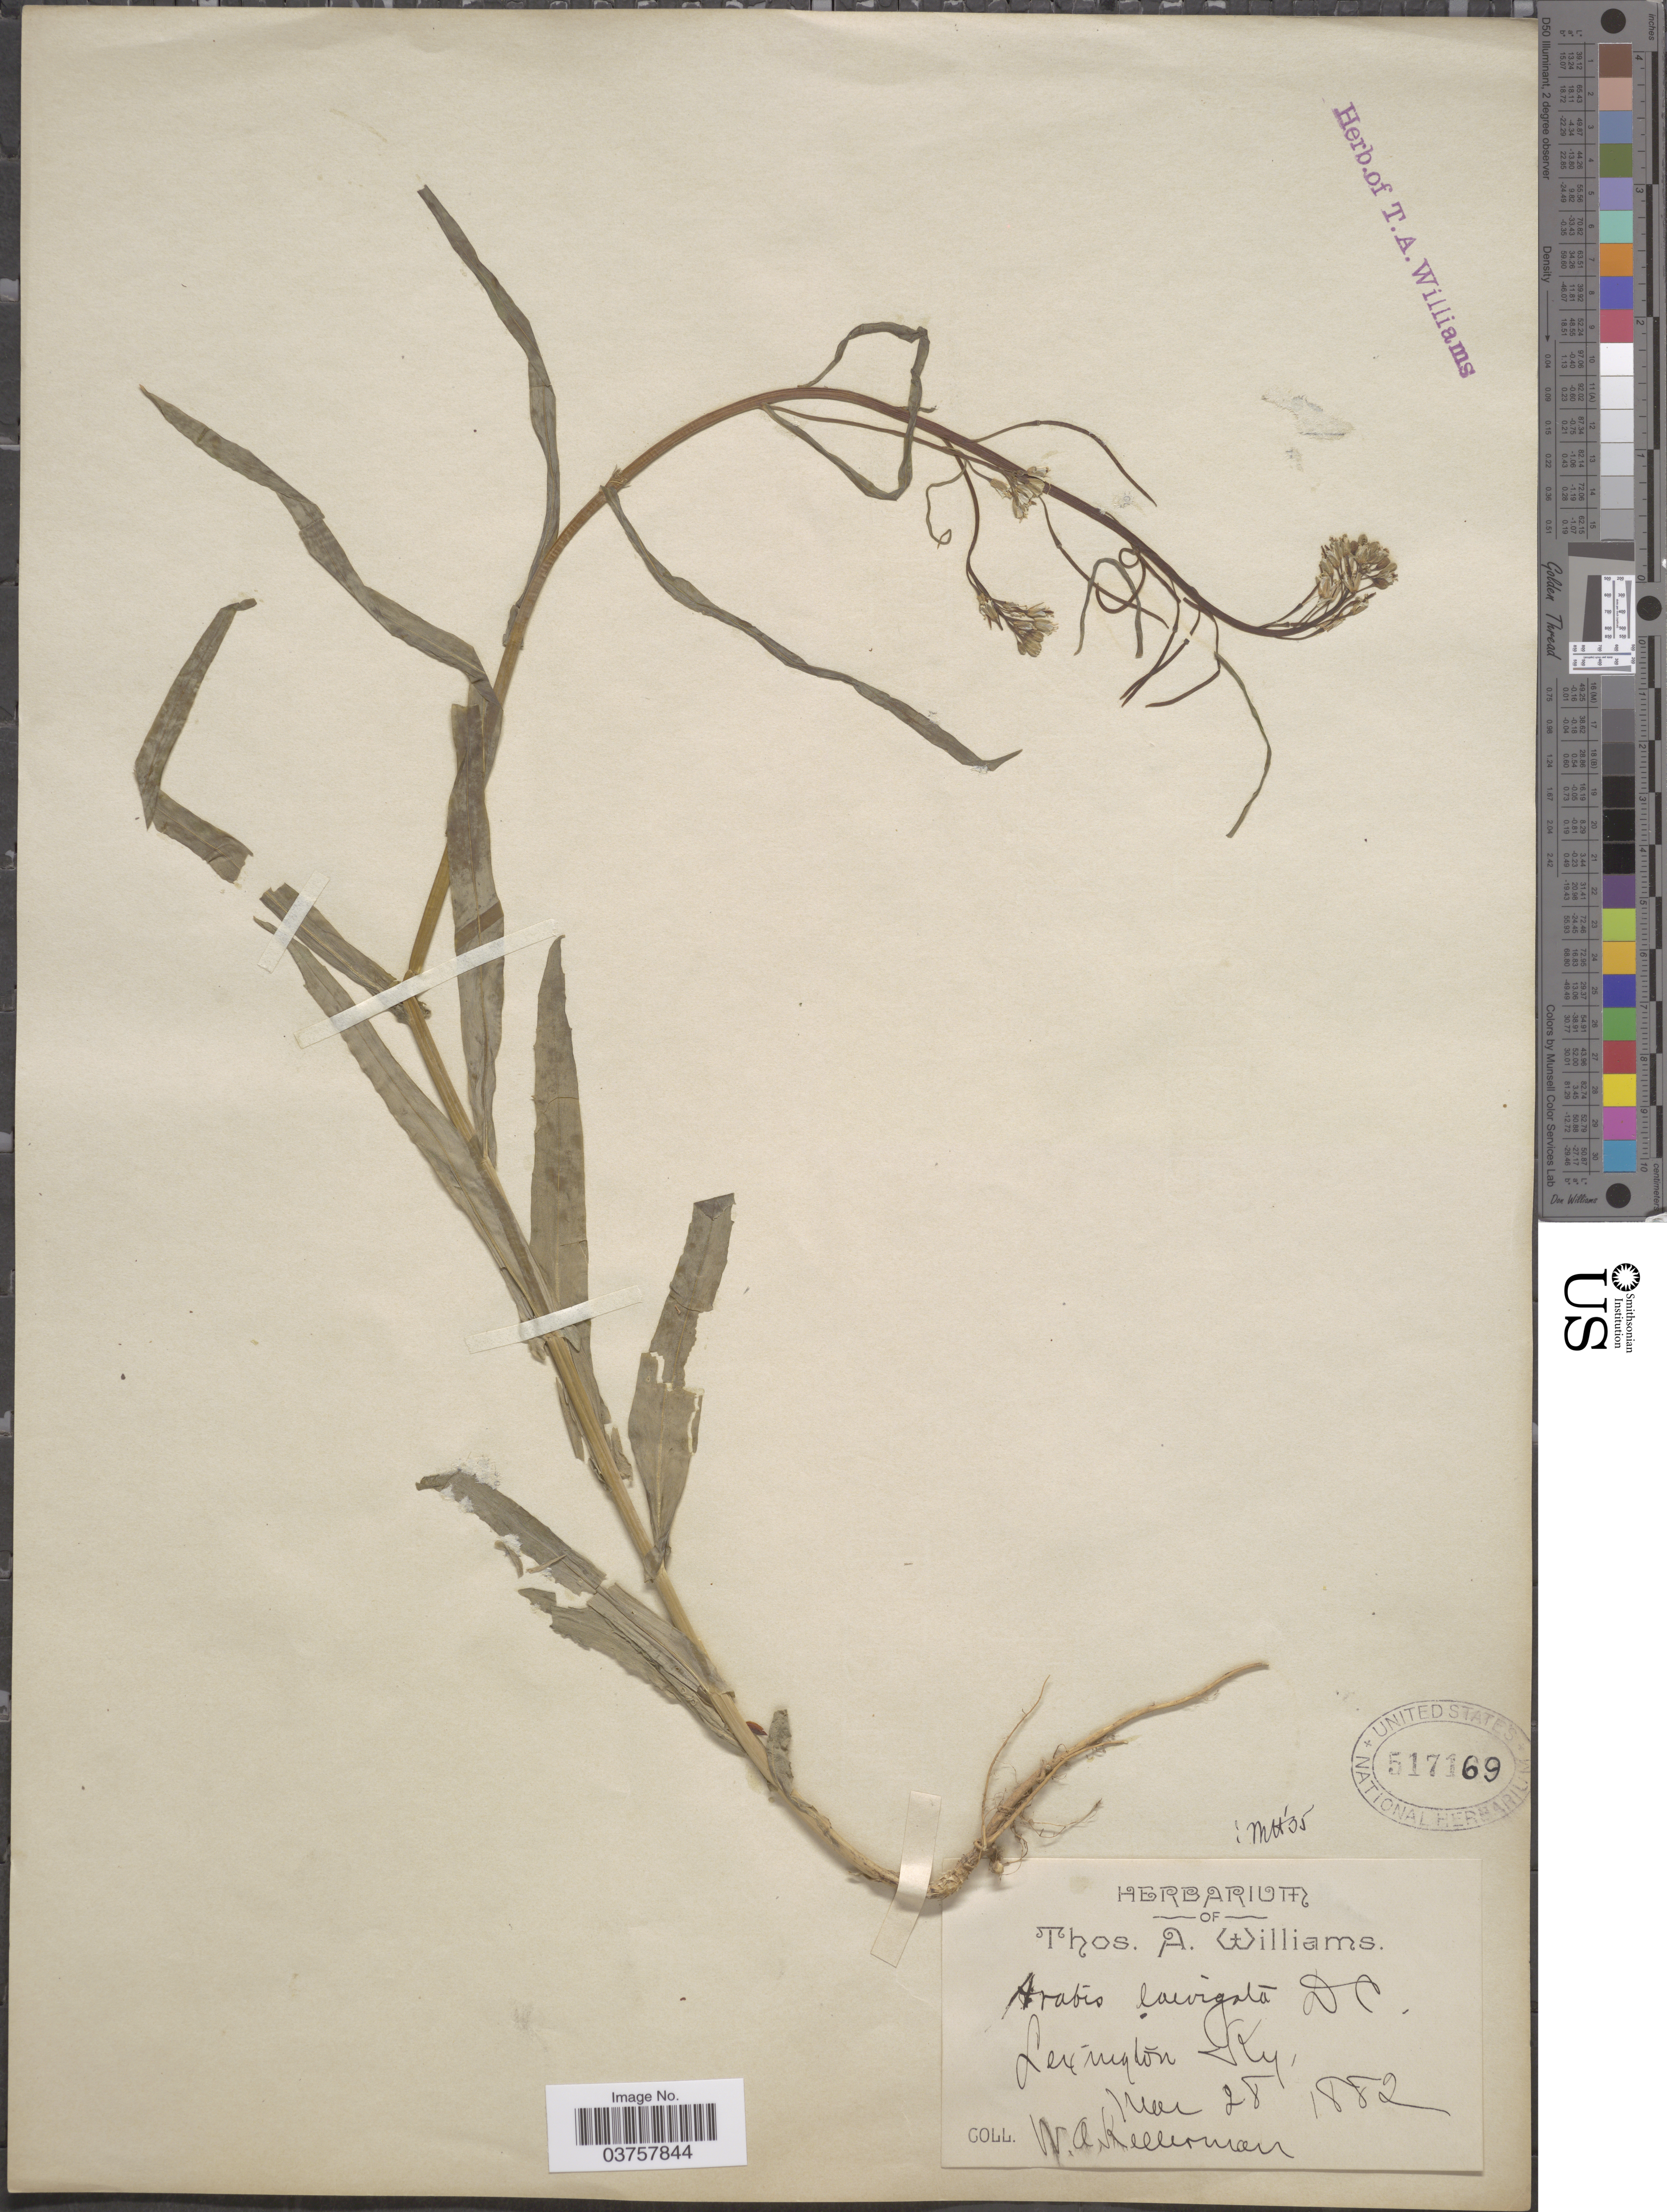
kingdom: Plantae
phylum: Tracheophyta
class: Magnoliopsida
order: Brassicales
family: Brassicaceae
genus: Arabis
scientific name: Arabis laevigata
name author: (Muhl. ex Willd.) Poir.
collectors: W. Kellerman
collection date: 1882-03-28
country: United States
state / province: Kentucky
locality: Lexington.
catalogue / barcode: US 517169